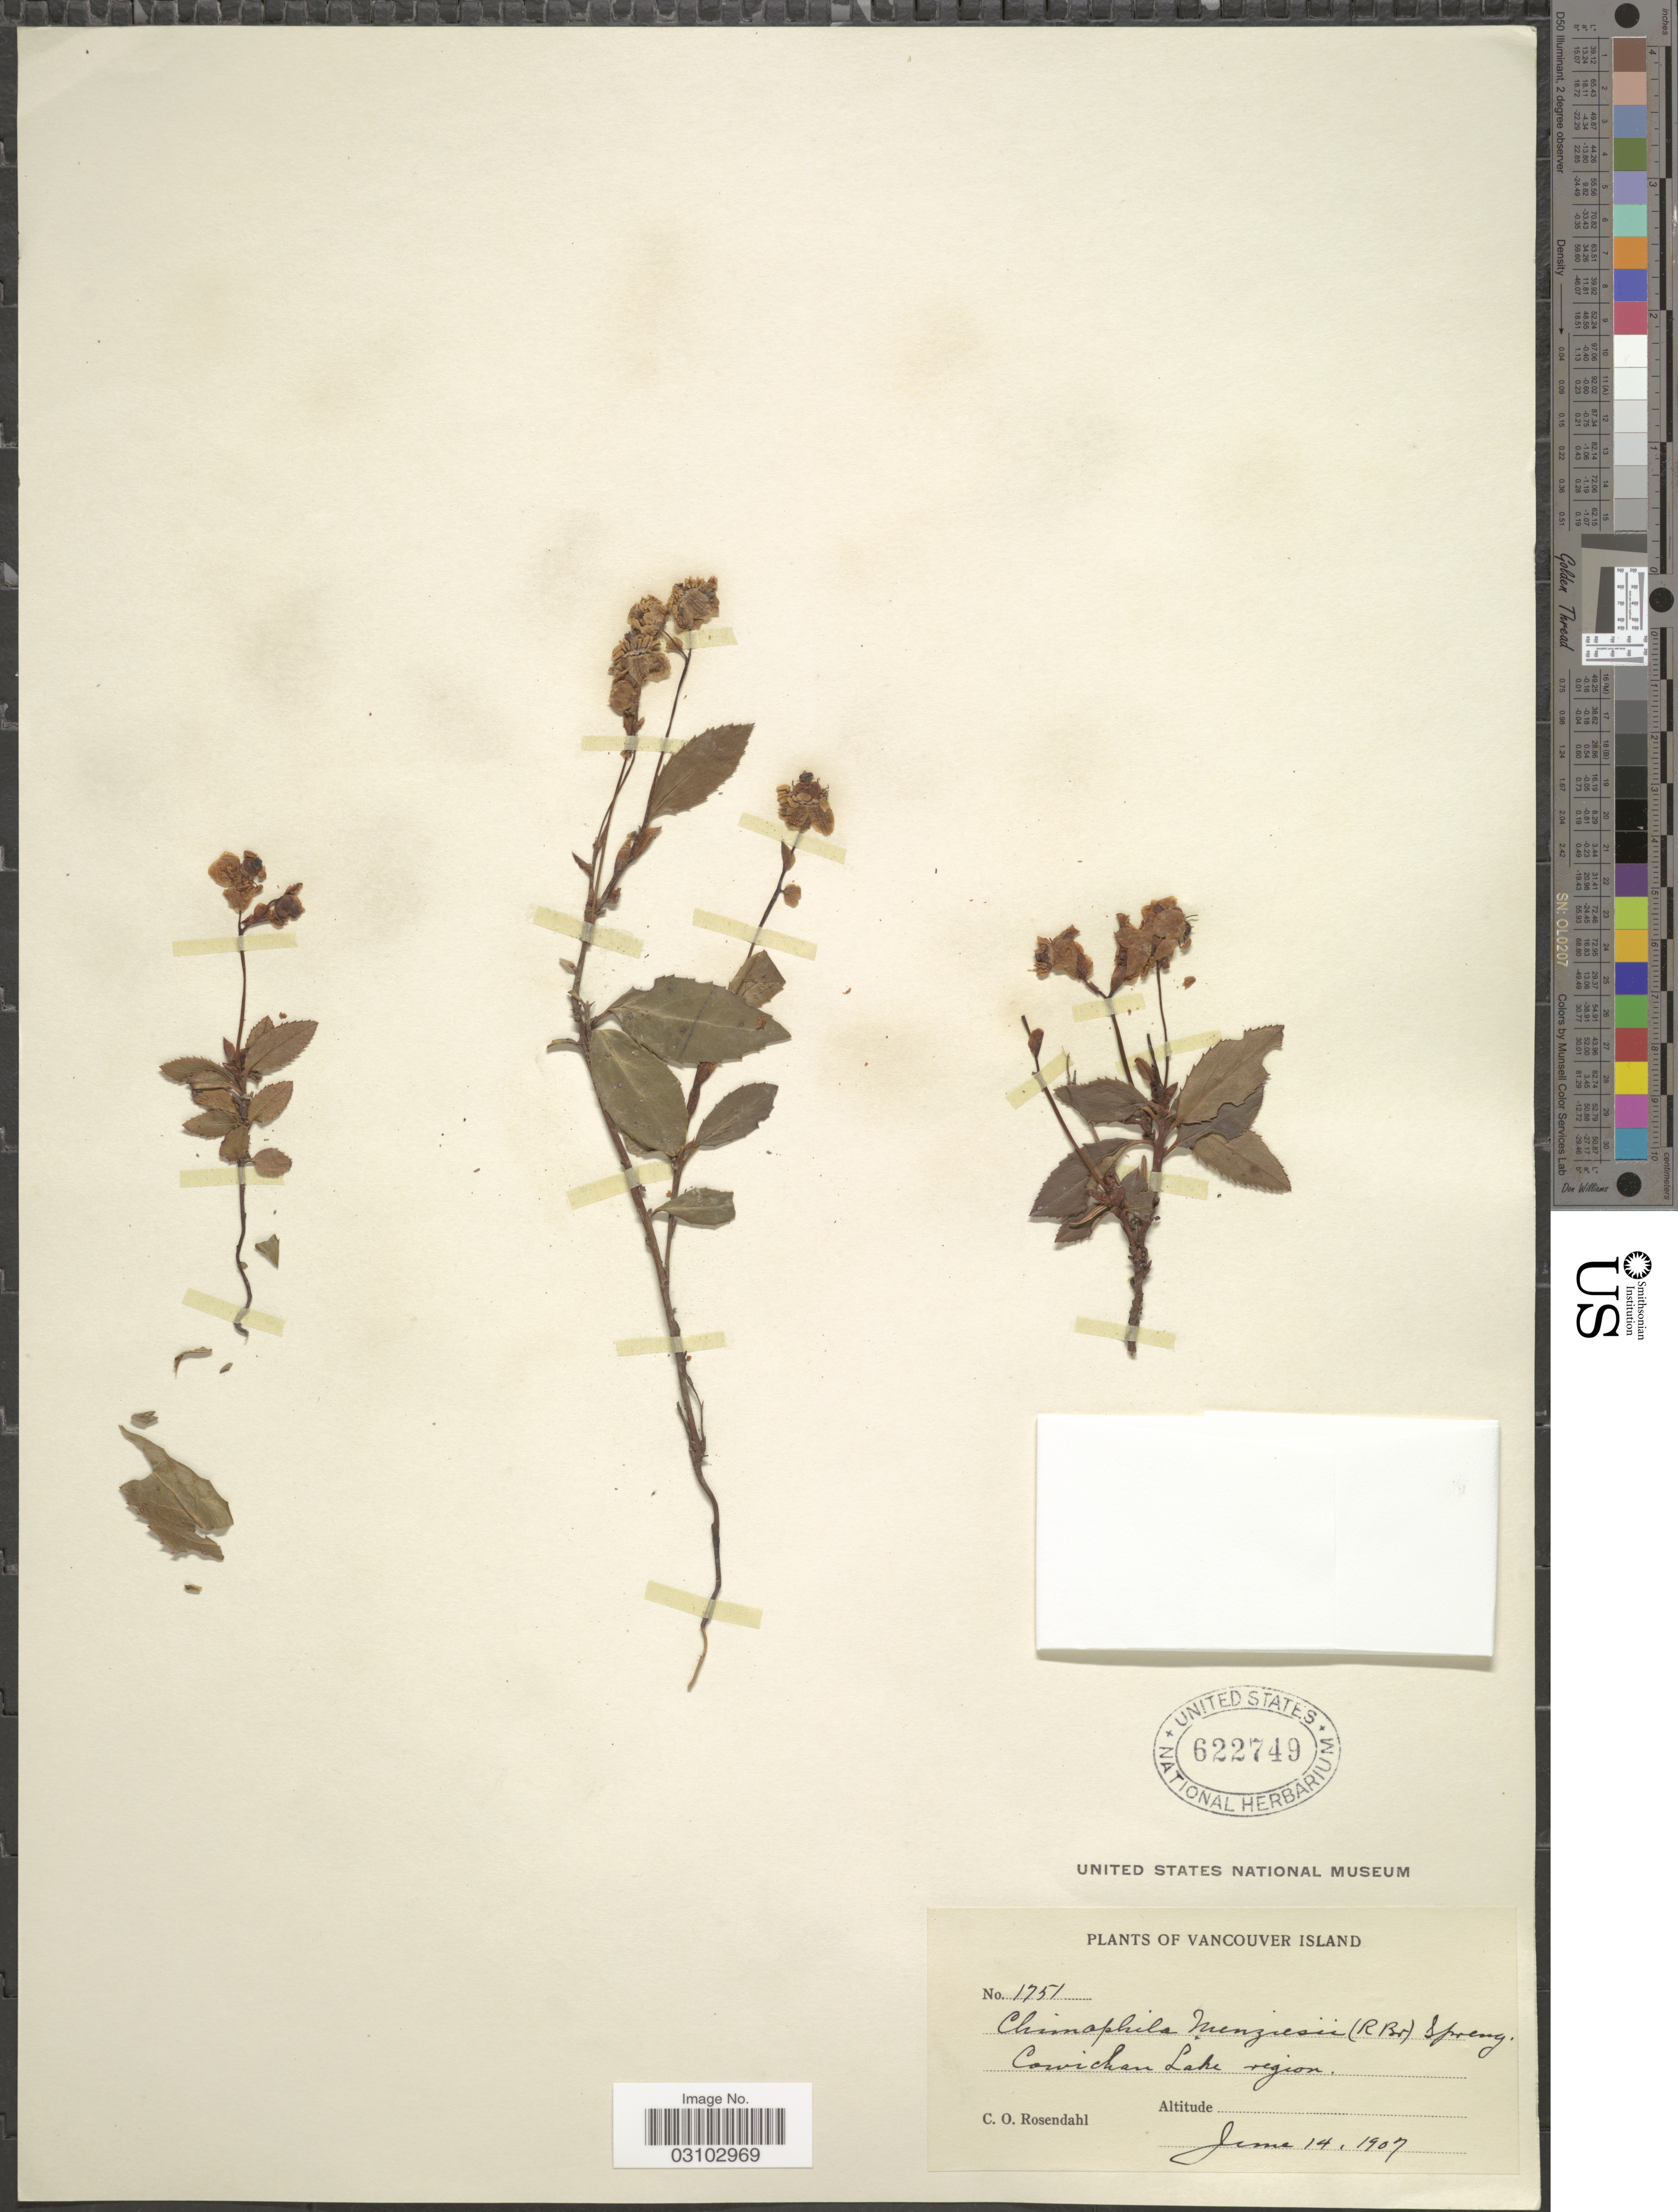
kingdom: Plantae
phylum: Tracheophyta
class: Magnoliopsida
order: Ericales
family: Ericaceae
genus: Chimaphila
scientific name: Chimaphila menziesii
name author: (R. Br. ex G. Don) Spreng.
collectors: C. O. Rosendahl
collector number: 1751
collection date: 1907-06-14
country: Canada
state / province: British Columbia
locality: Vancouver Island. Cowichan Lake region.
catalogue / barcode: US 622749